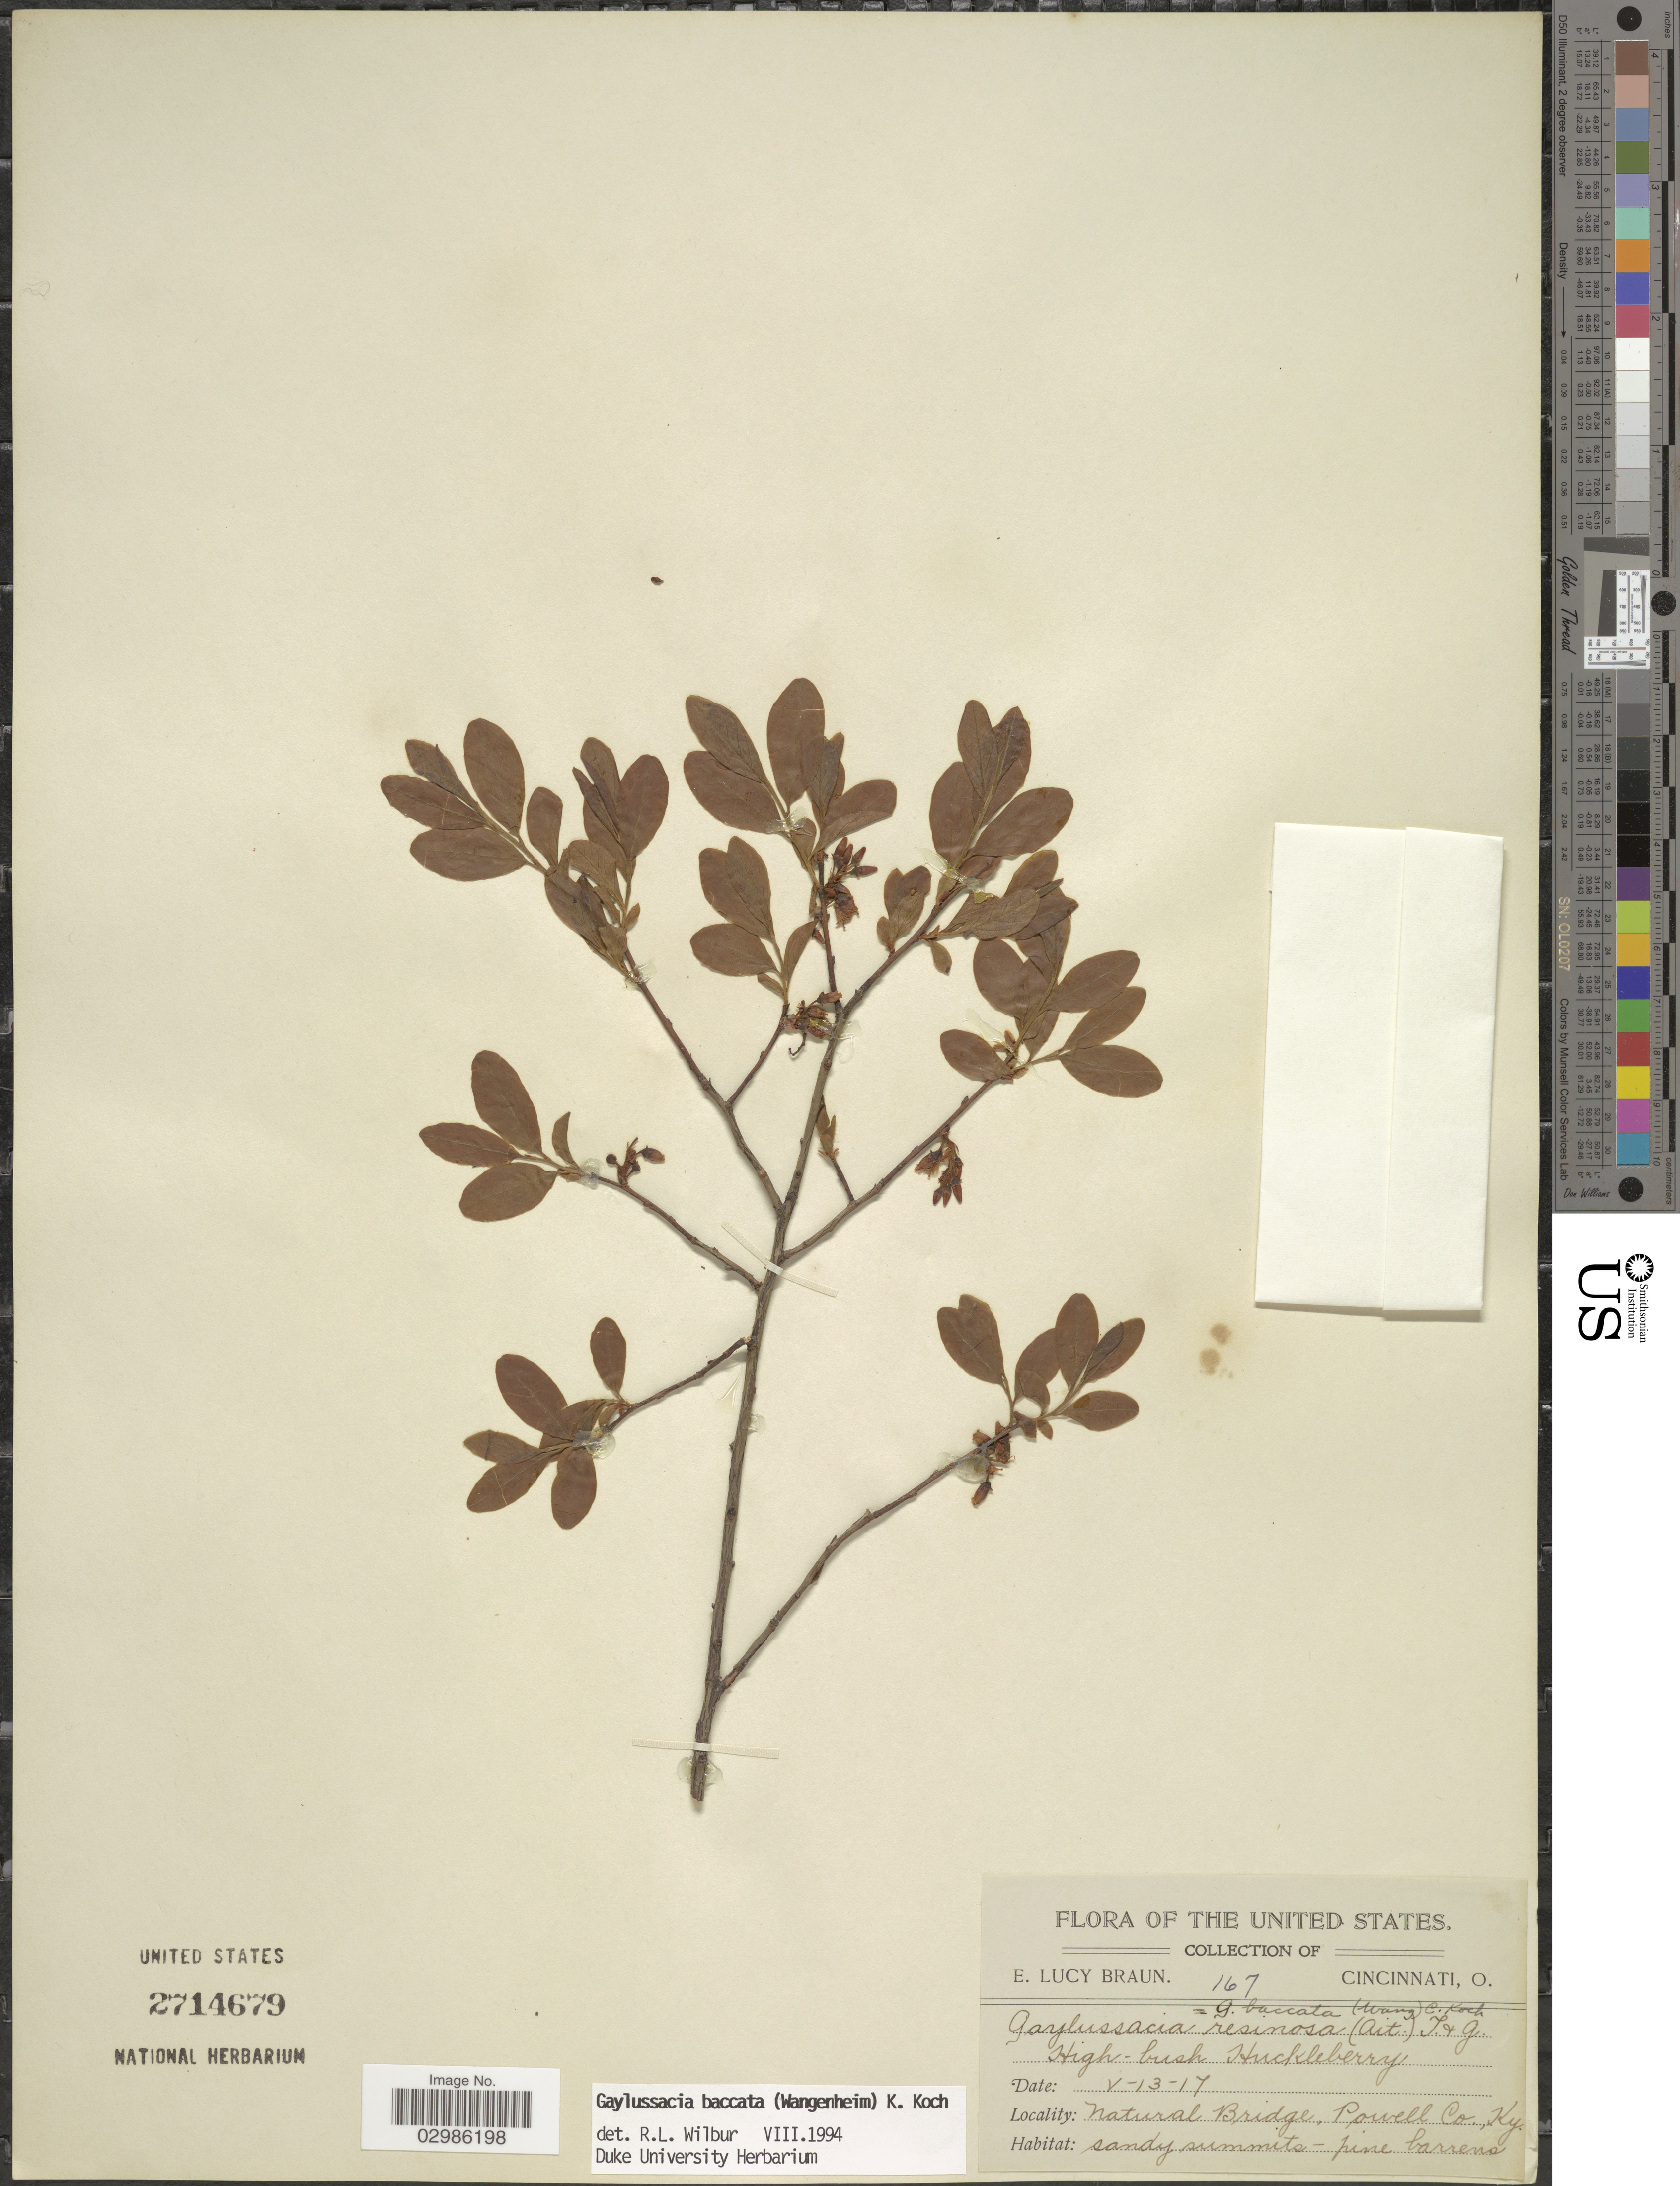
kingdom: Plantae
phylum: Tracheophyta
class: Magnoliopsida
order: Ericales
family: Ericaceae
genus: Gaylussacia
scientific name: Gaylussacia baccata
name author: (Wangenh.) K. Koch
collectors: E. L. Braun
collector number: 167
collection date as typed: Transcribed d/m/y: 13/5/17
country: United States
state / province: Kentucky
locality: Natural Bridge, Powell Co.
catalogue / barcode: US 2714679